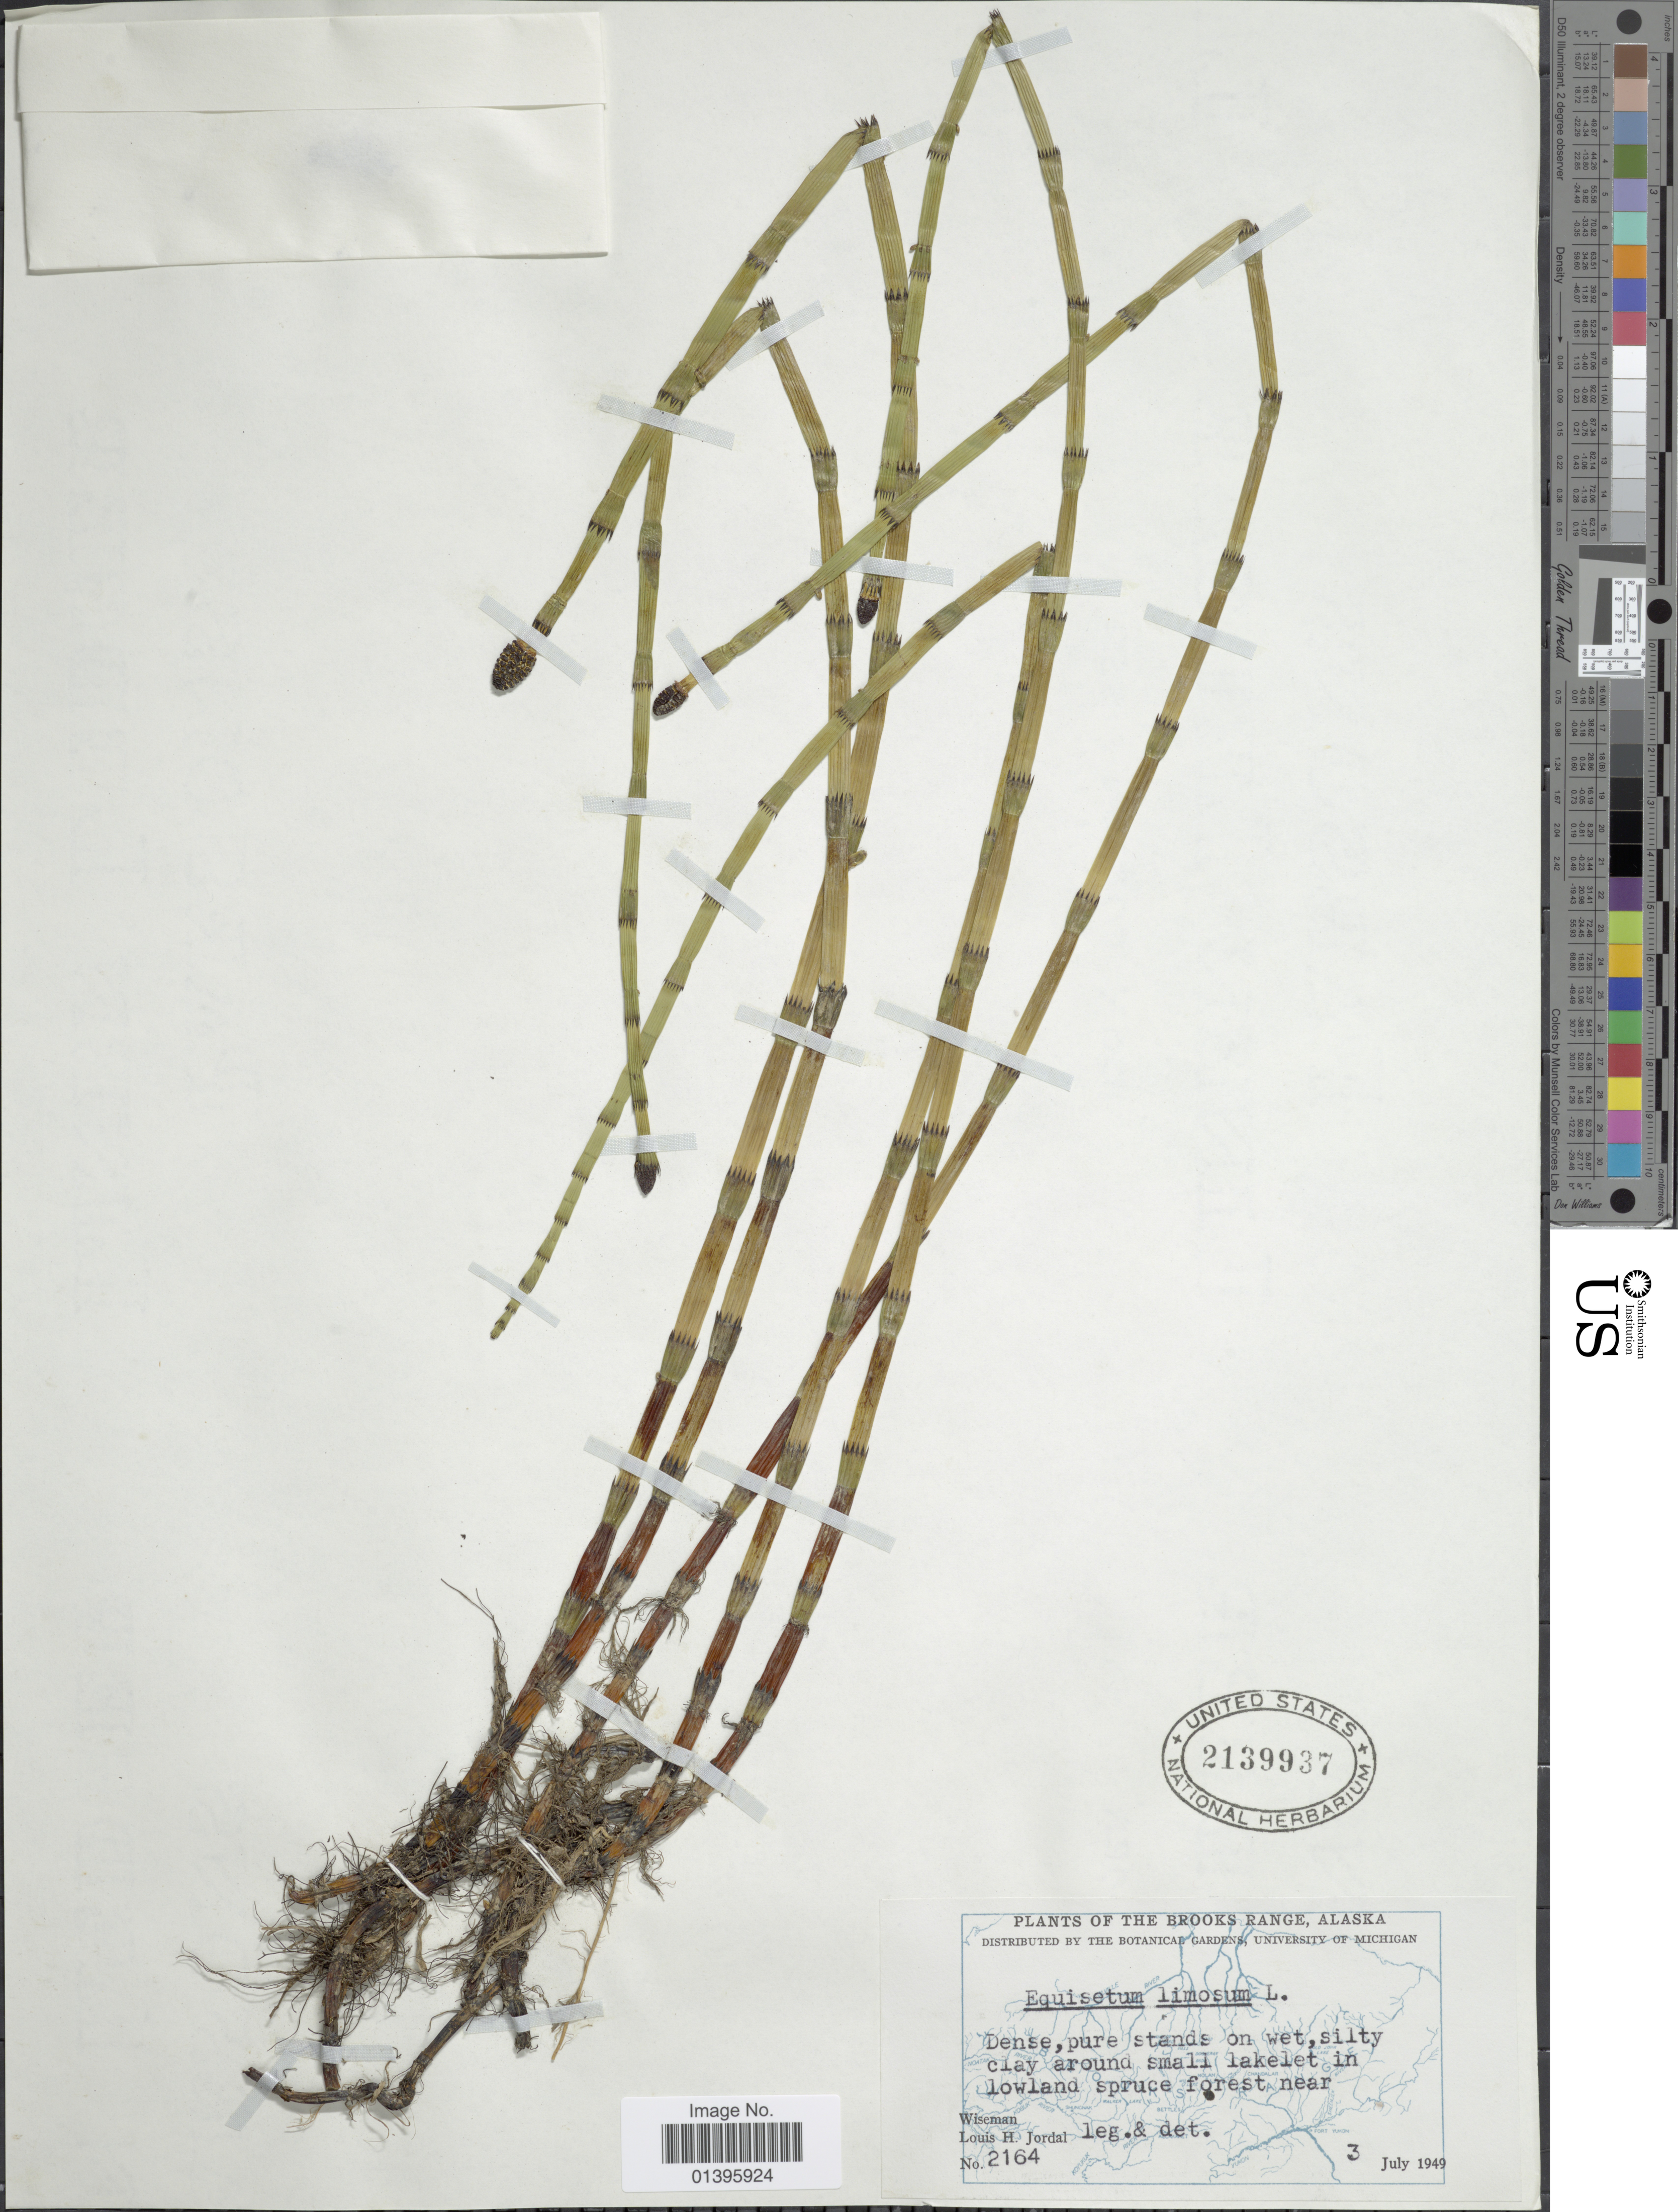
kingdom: Plantae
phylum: Tracheophyta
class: Polypodiopsida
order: Equisetales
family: Equisetaceae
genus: Equisetum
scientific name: Equisetum fluviatile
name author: L.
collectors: L. Jordal & L. Jordal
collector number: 2164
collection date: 1949-07-03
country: United States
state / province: Alaska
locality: Flora of the Brooks Range. Dense, pure stands on wet, silty clay around small lakelet in lowland spruce forest near Wiseman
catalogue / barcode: US 2139937